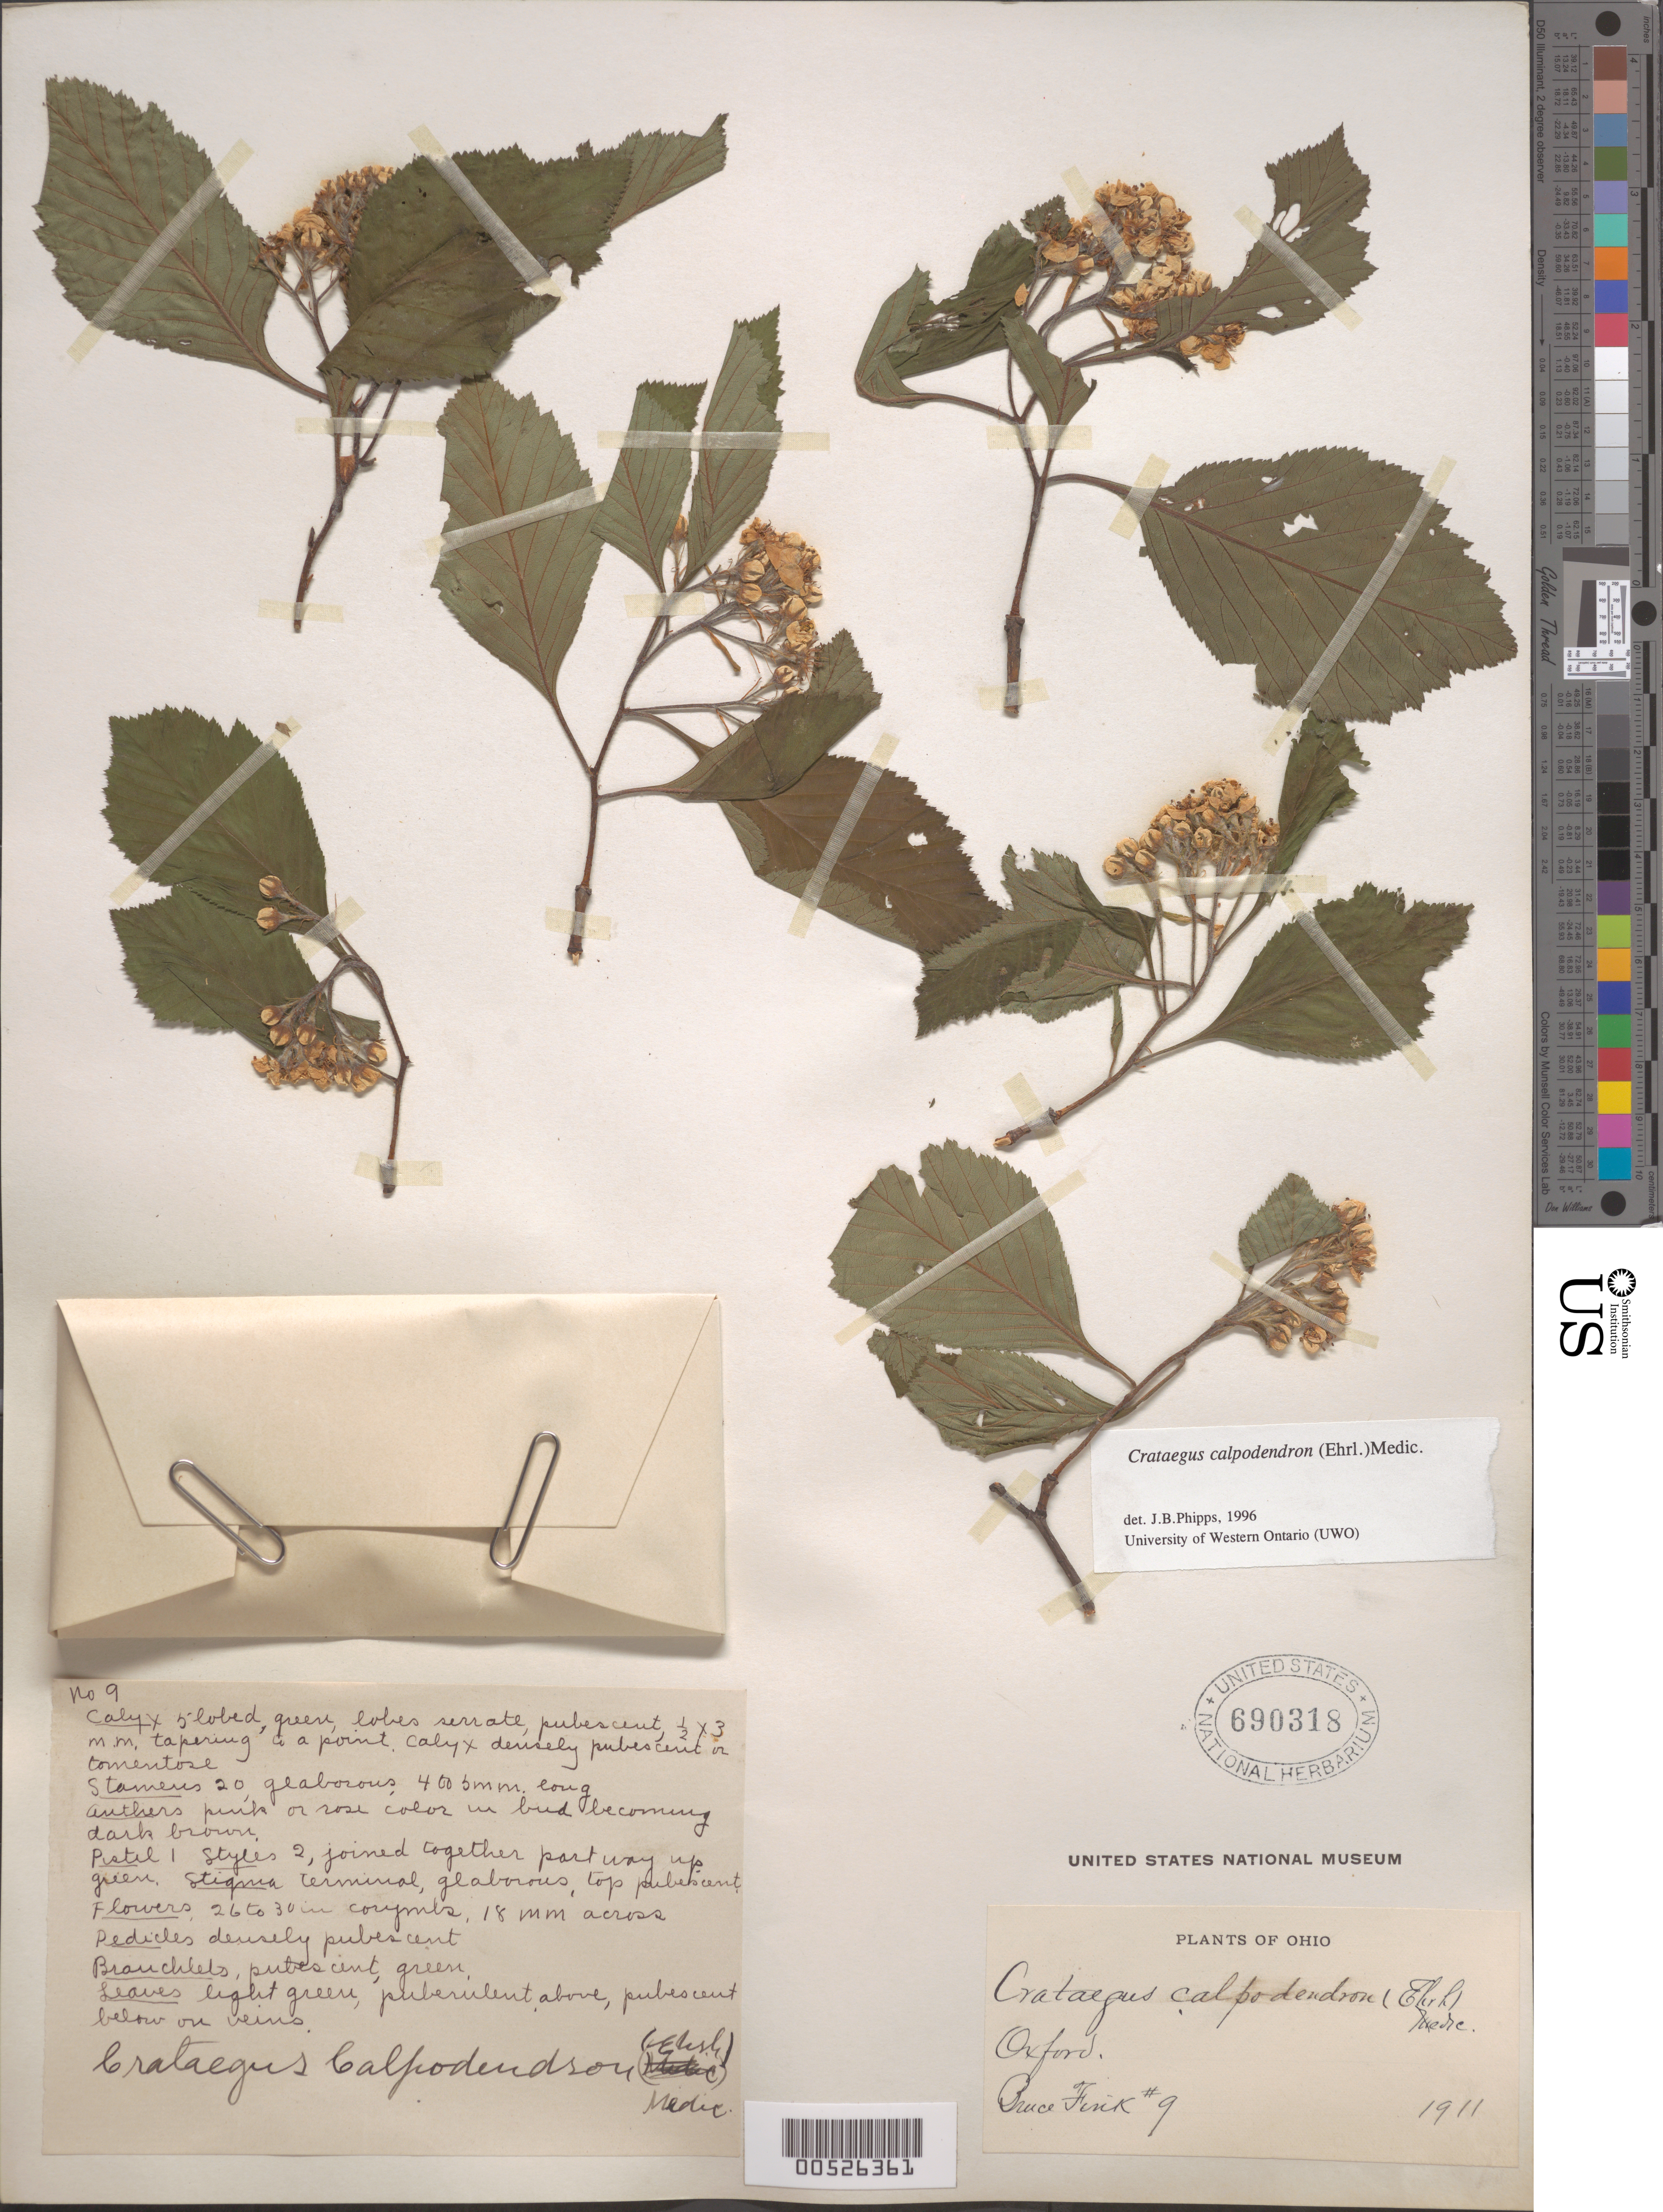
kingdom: Plantae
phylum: Tracheophyta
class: Magnoliopsida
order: Rosales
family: Rosaceae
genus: Crataegus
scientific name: Crataegus calpodendron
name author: (Ehrh.) Medik.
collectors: B. Fink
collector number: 9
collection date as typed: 1911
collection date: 1911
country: United States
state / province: Ohio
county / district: Butler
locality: Oxford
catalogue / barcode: US 690318